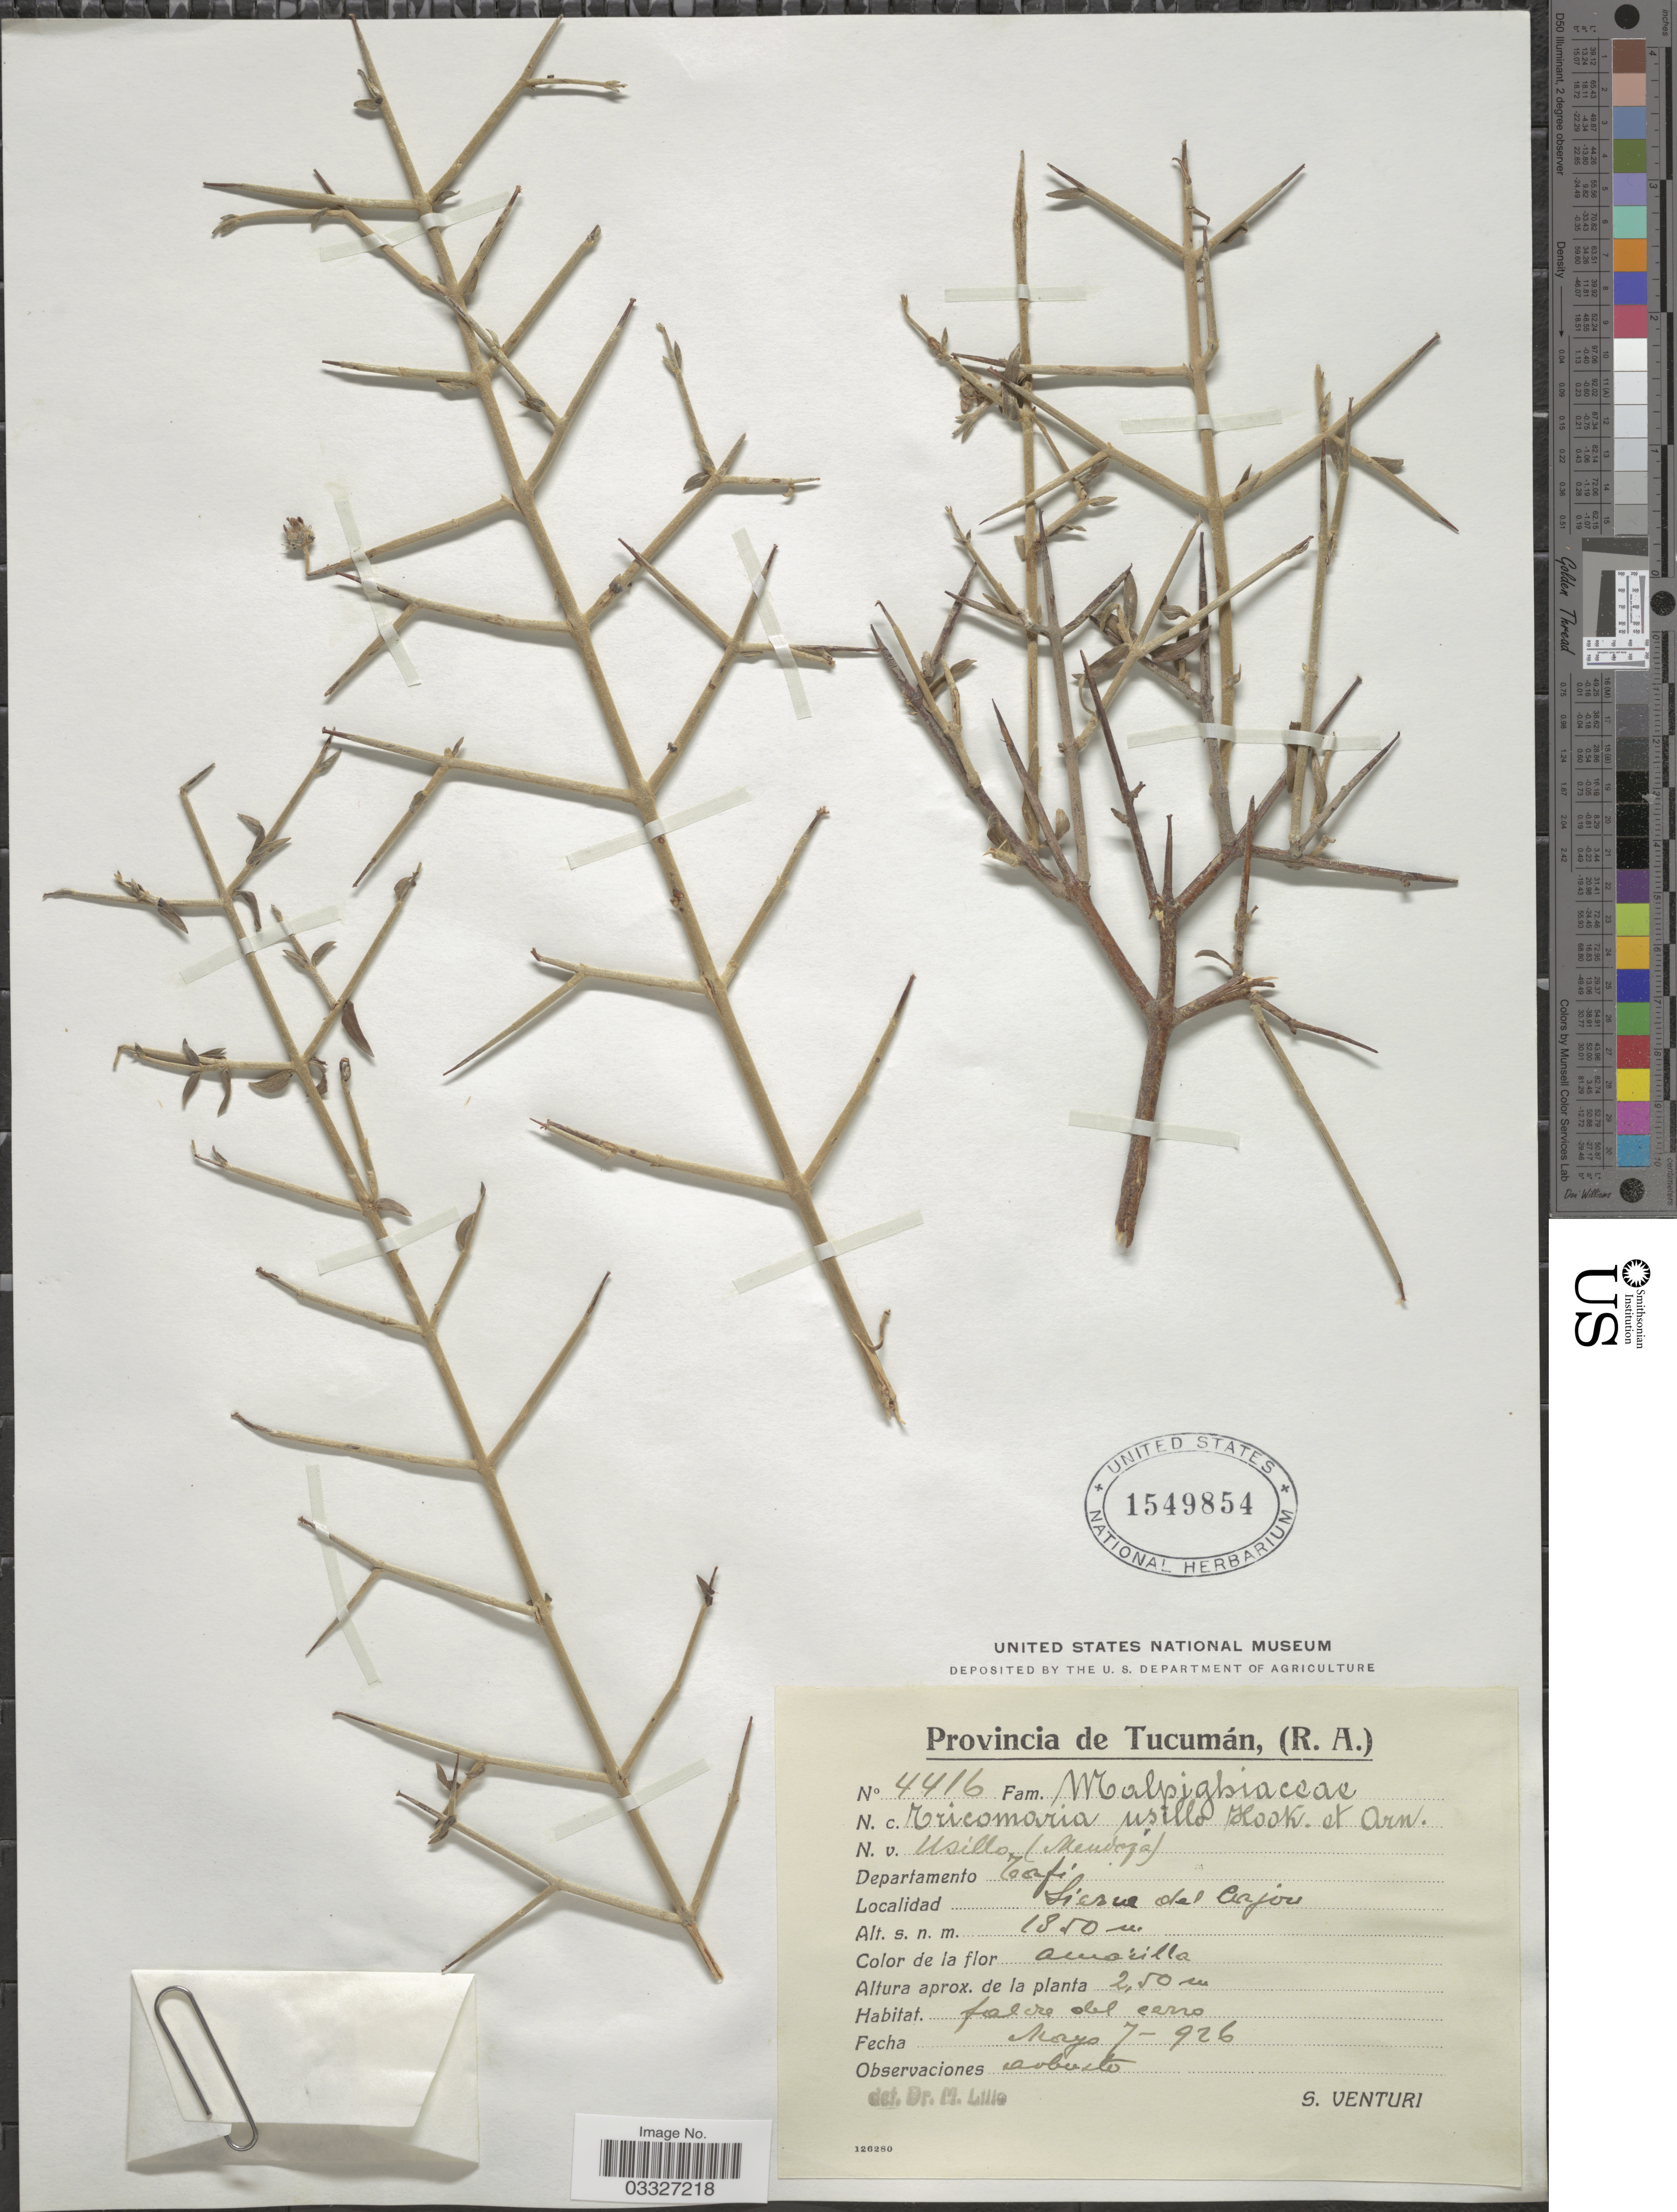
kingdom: Plantae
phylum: Tracheophyta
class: Magnoliopsida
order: Malpighiales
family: Malpighiaceae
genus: Tricomaria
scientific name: Tricomaria usillo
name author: Hook. & Arn.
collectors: S. Venturi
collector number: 4416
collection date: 1926-03-07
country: Argentina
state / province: Tucuman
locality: Departamento Tafi. Sierra del Cajon.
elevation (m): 1850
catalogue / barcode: US 1549854